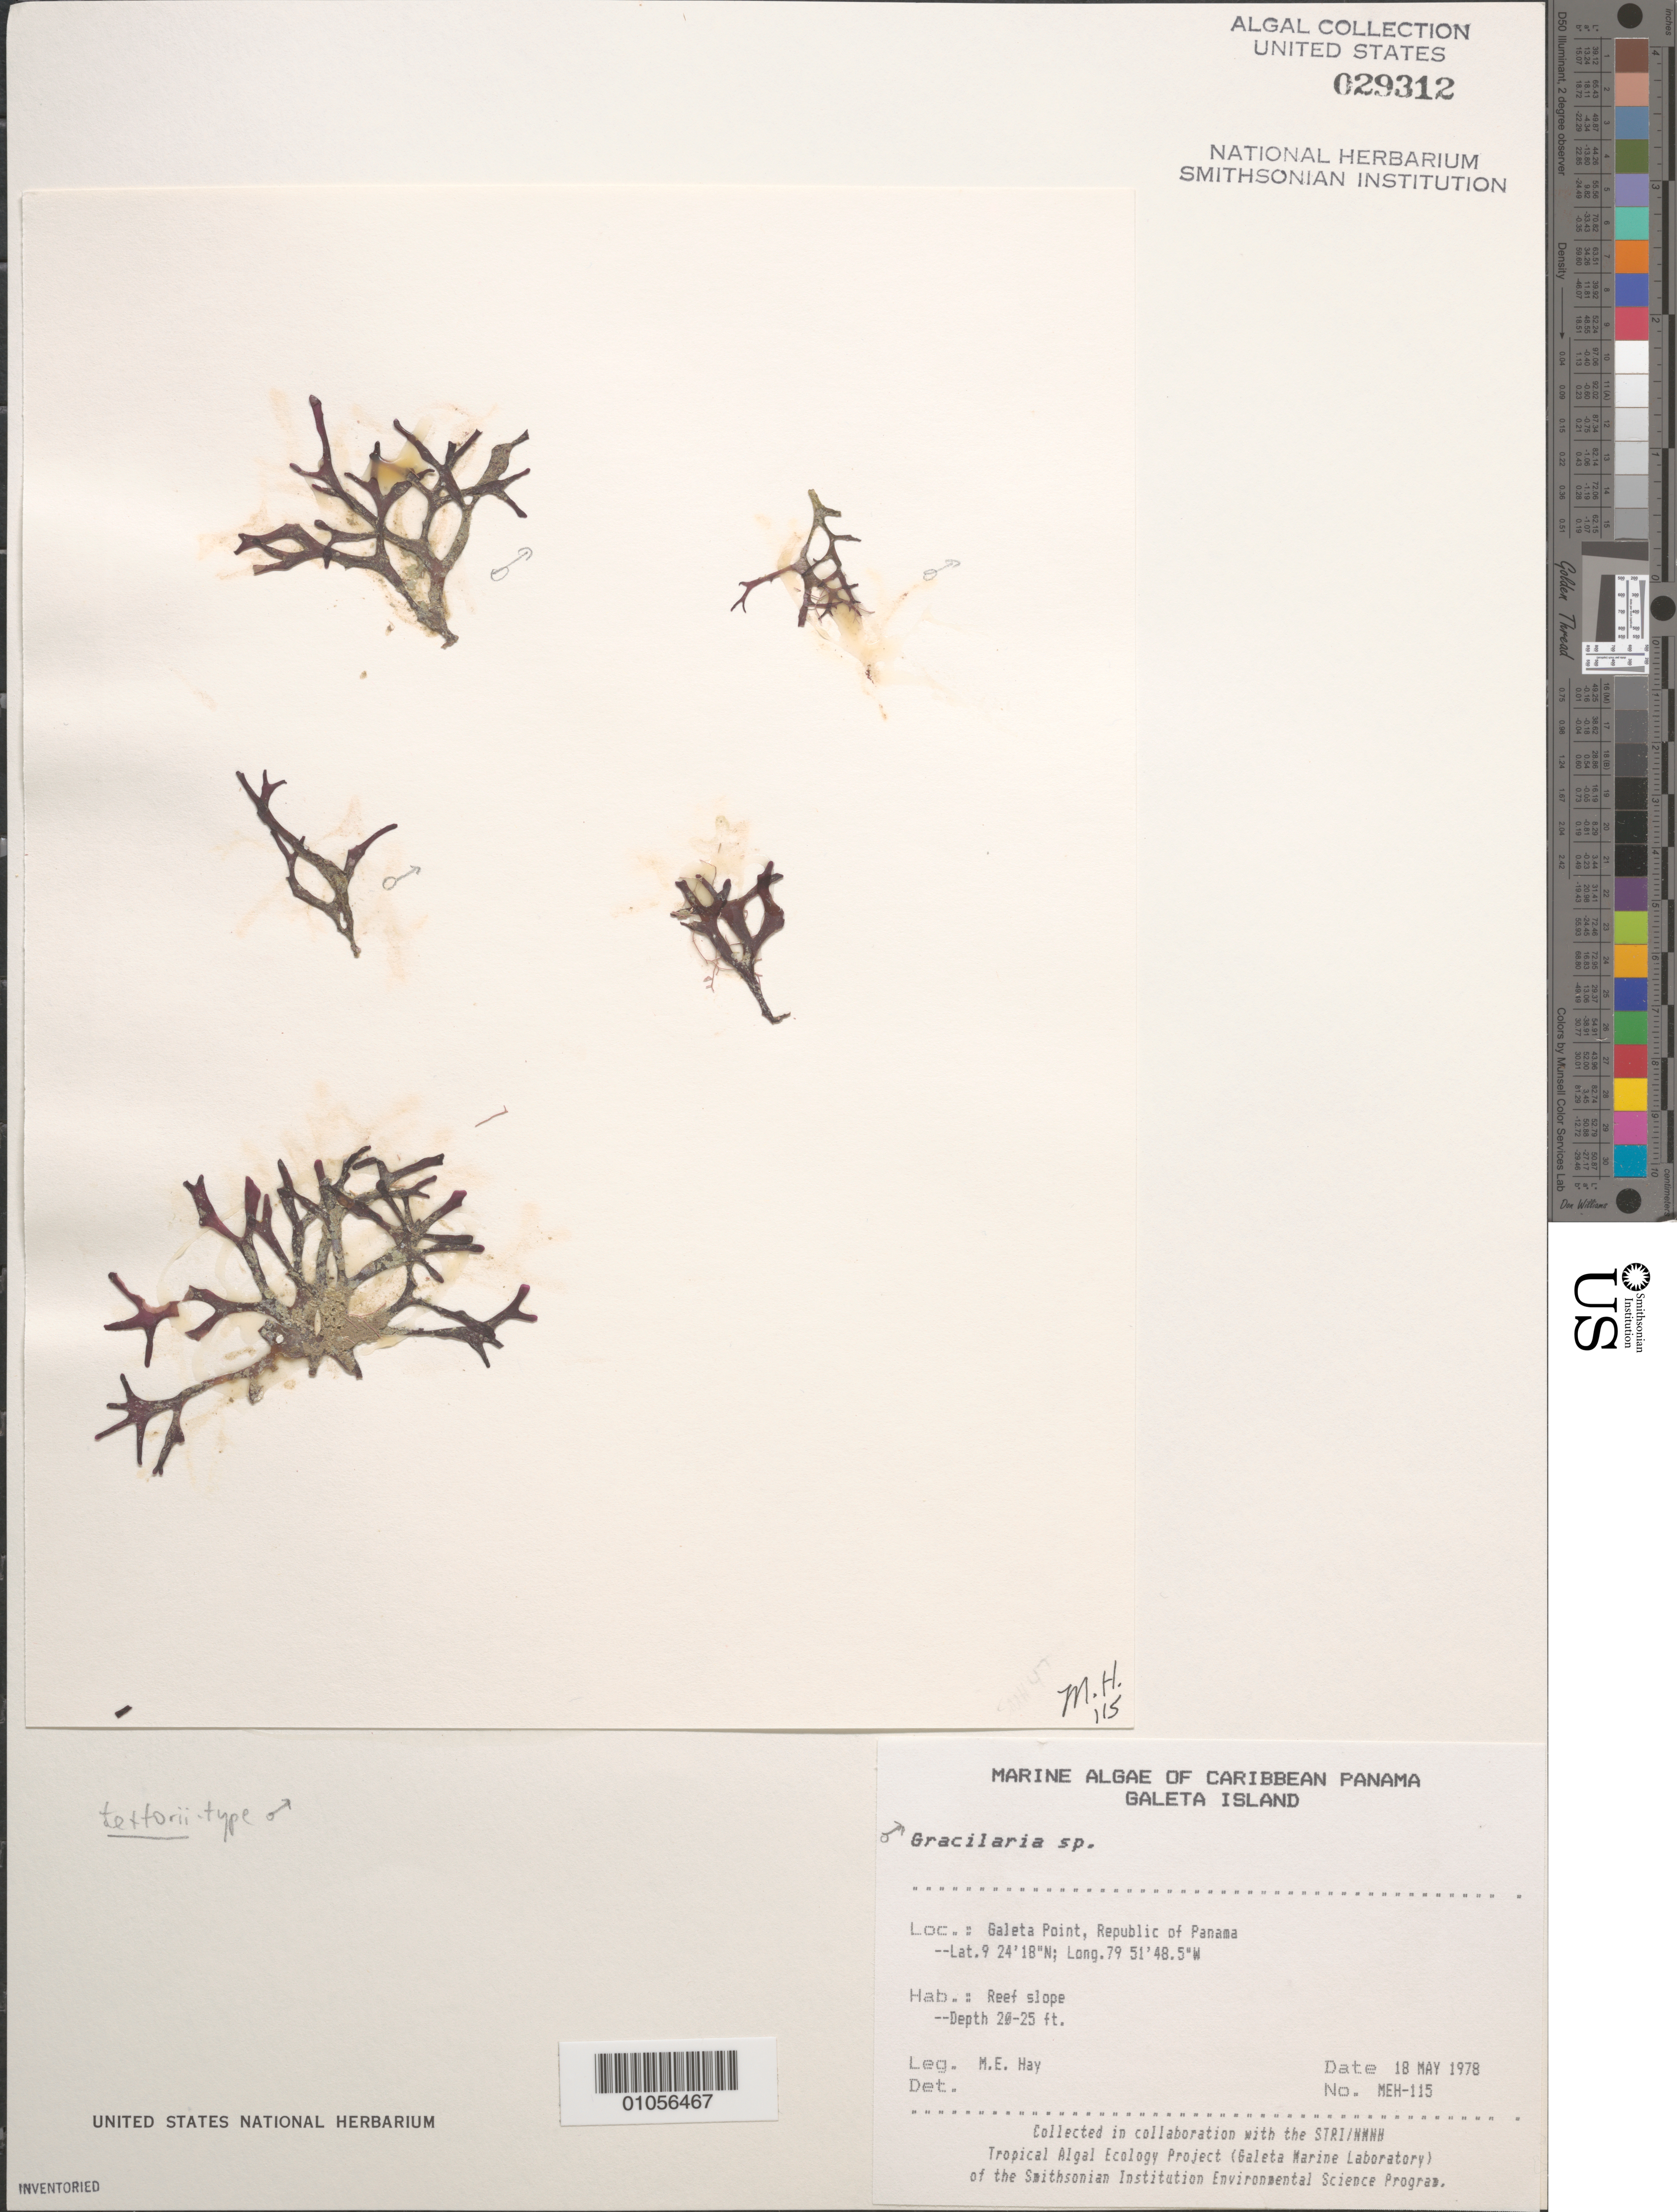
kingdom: Plantae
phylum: Rhodophyta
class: Florideophyceae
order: Gracilariales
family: Gracilariaceae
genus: Gracilaria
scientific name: Gracilaria sp.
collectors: M. E. Hay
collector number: MEH-115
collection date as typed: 18 May 1978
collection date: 1978-05-18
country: Panama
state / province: Colón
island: Galeta Island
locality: Galeta Point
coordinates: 9 24'18"N, 79 51'48.5"W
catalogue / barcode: US 29312